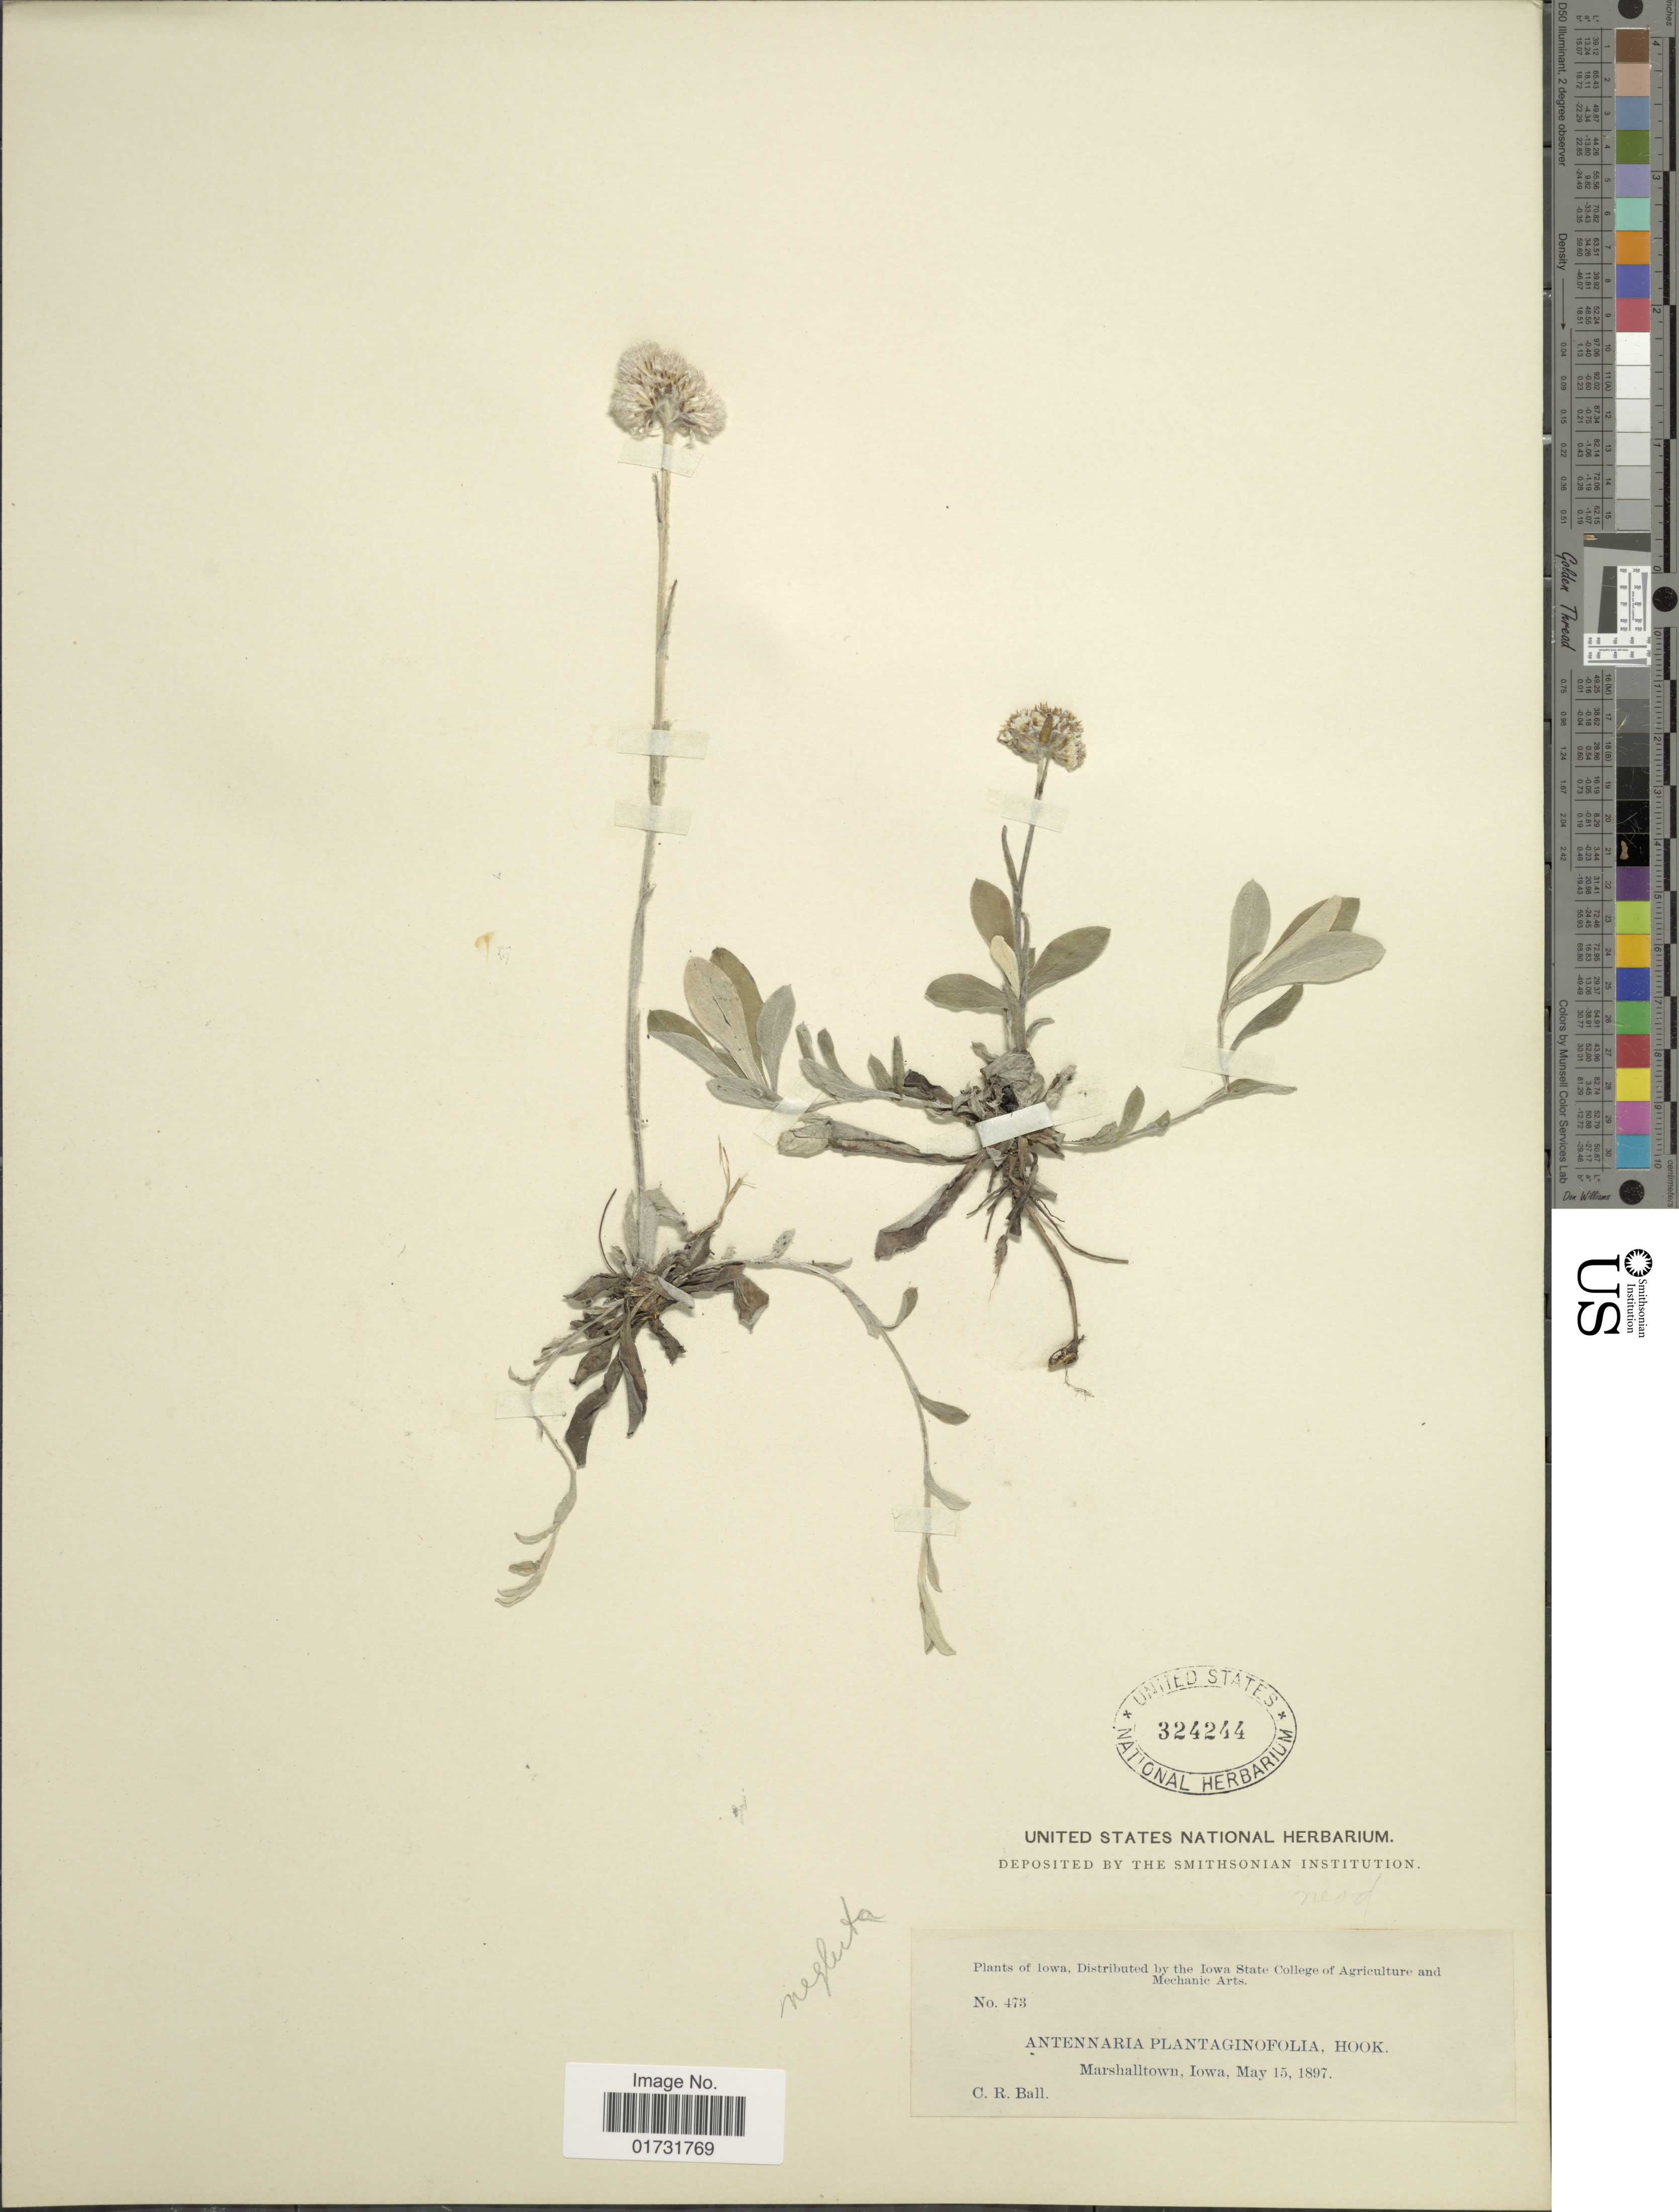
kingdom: Plantae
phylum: Tracheophyta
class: Magnoliopsida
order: Asterales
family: Asteraceae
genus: Antennaria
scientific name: Antennaria neglecta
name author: Greene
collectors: C. R. Ball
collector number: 473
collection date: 1897-05-15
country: United States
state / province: Iowa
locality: Marshalltown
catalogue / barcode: US 324244